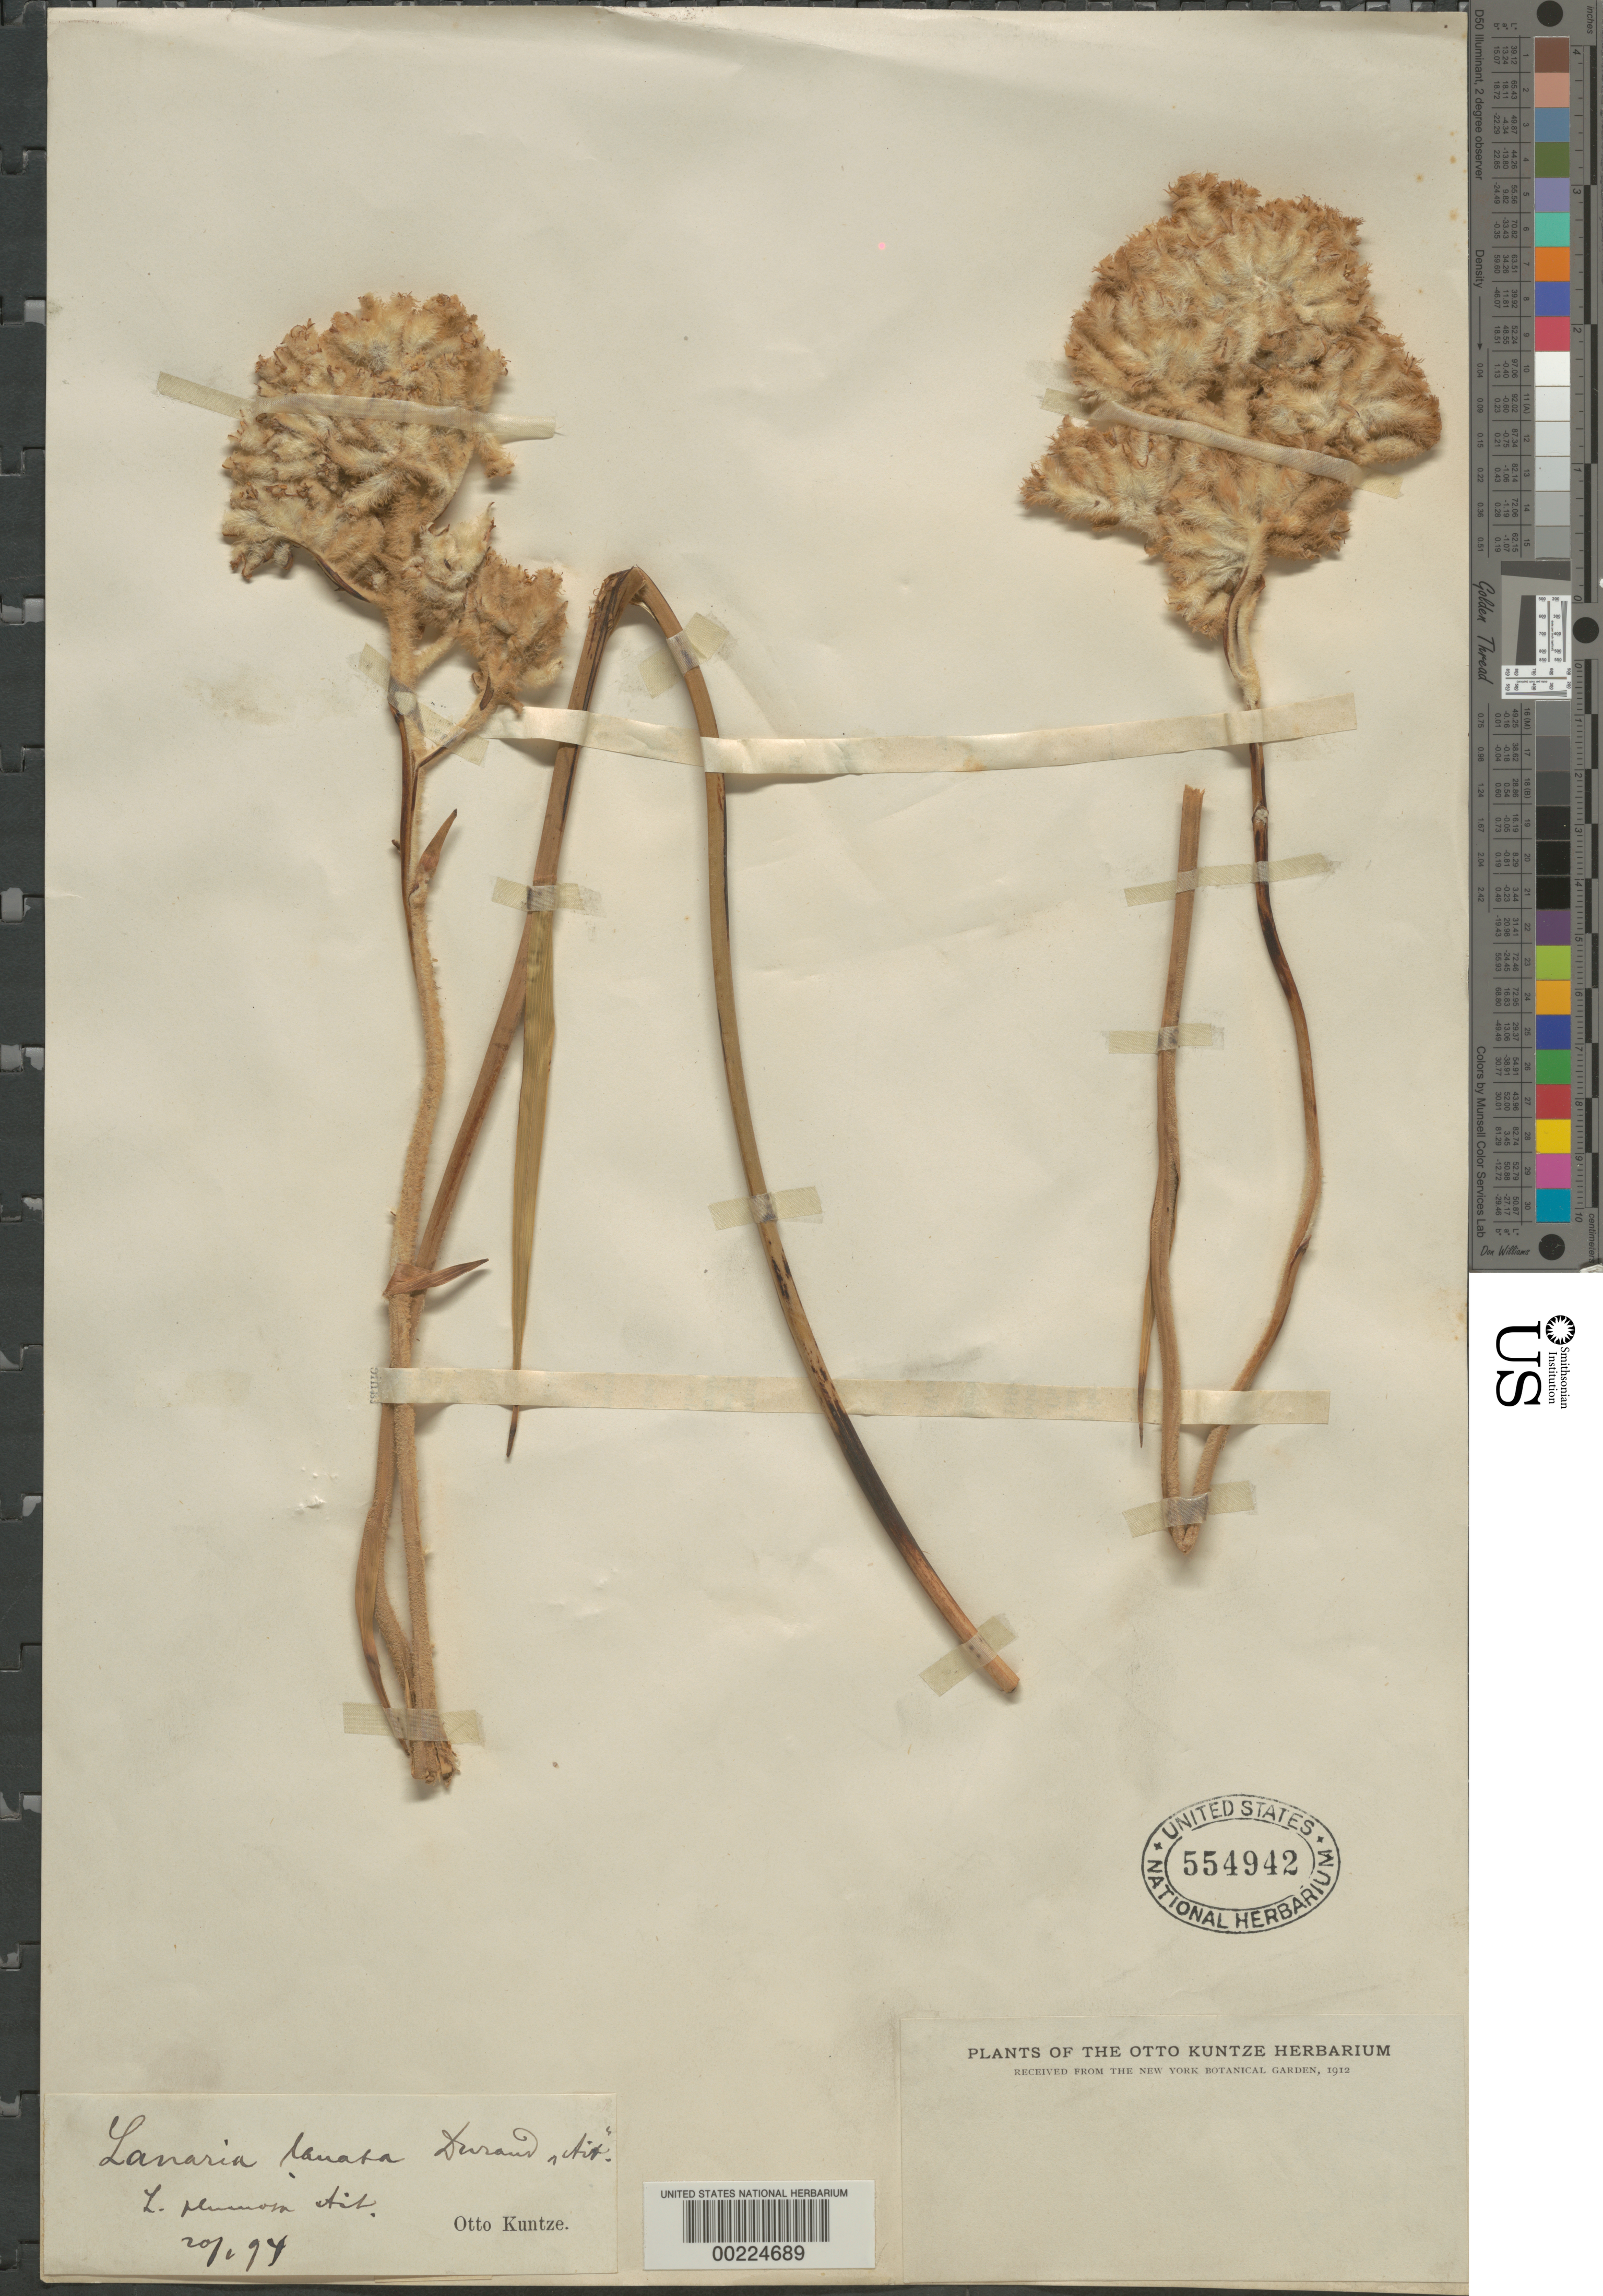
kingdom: Plantae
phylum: Tracheophyta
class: Liliopsida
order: Asparagales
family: Lanariaceae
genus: Lanaria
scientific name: Lanaria lanata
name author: (L.) Durand & Schinz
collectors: C.E.O. Kuntze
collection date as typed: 20 Jan 1894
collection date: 1894-01-20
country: South Africa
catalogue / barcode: US 554942